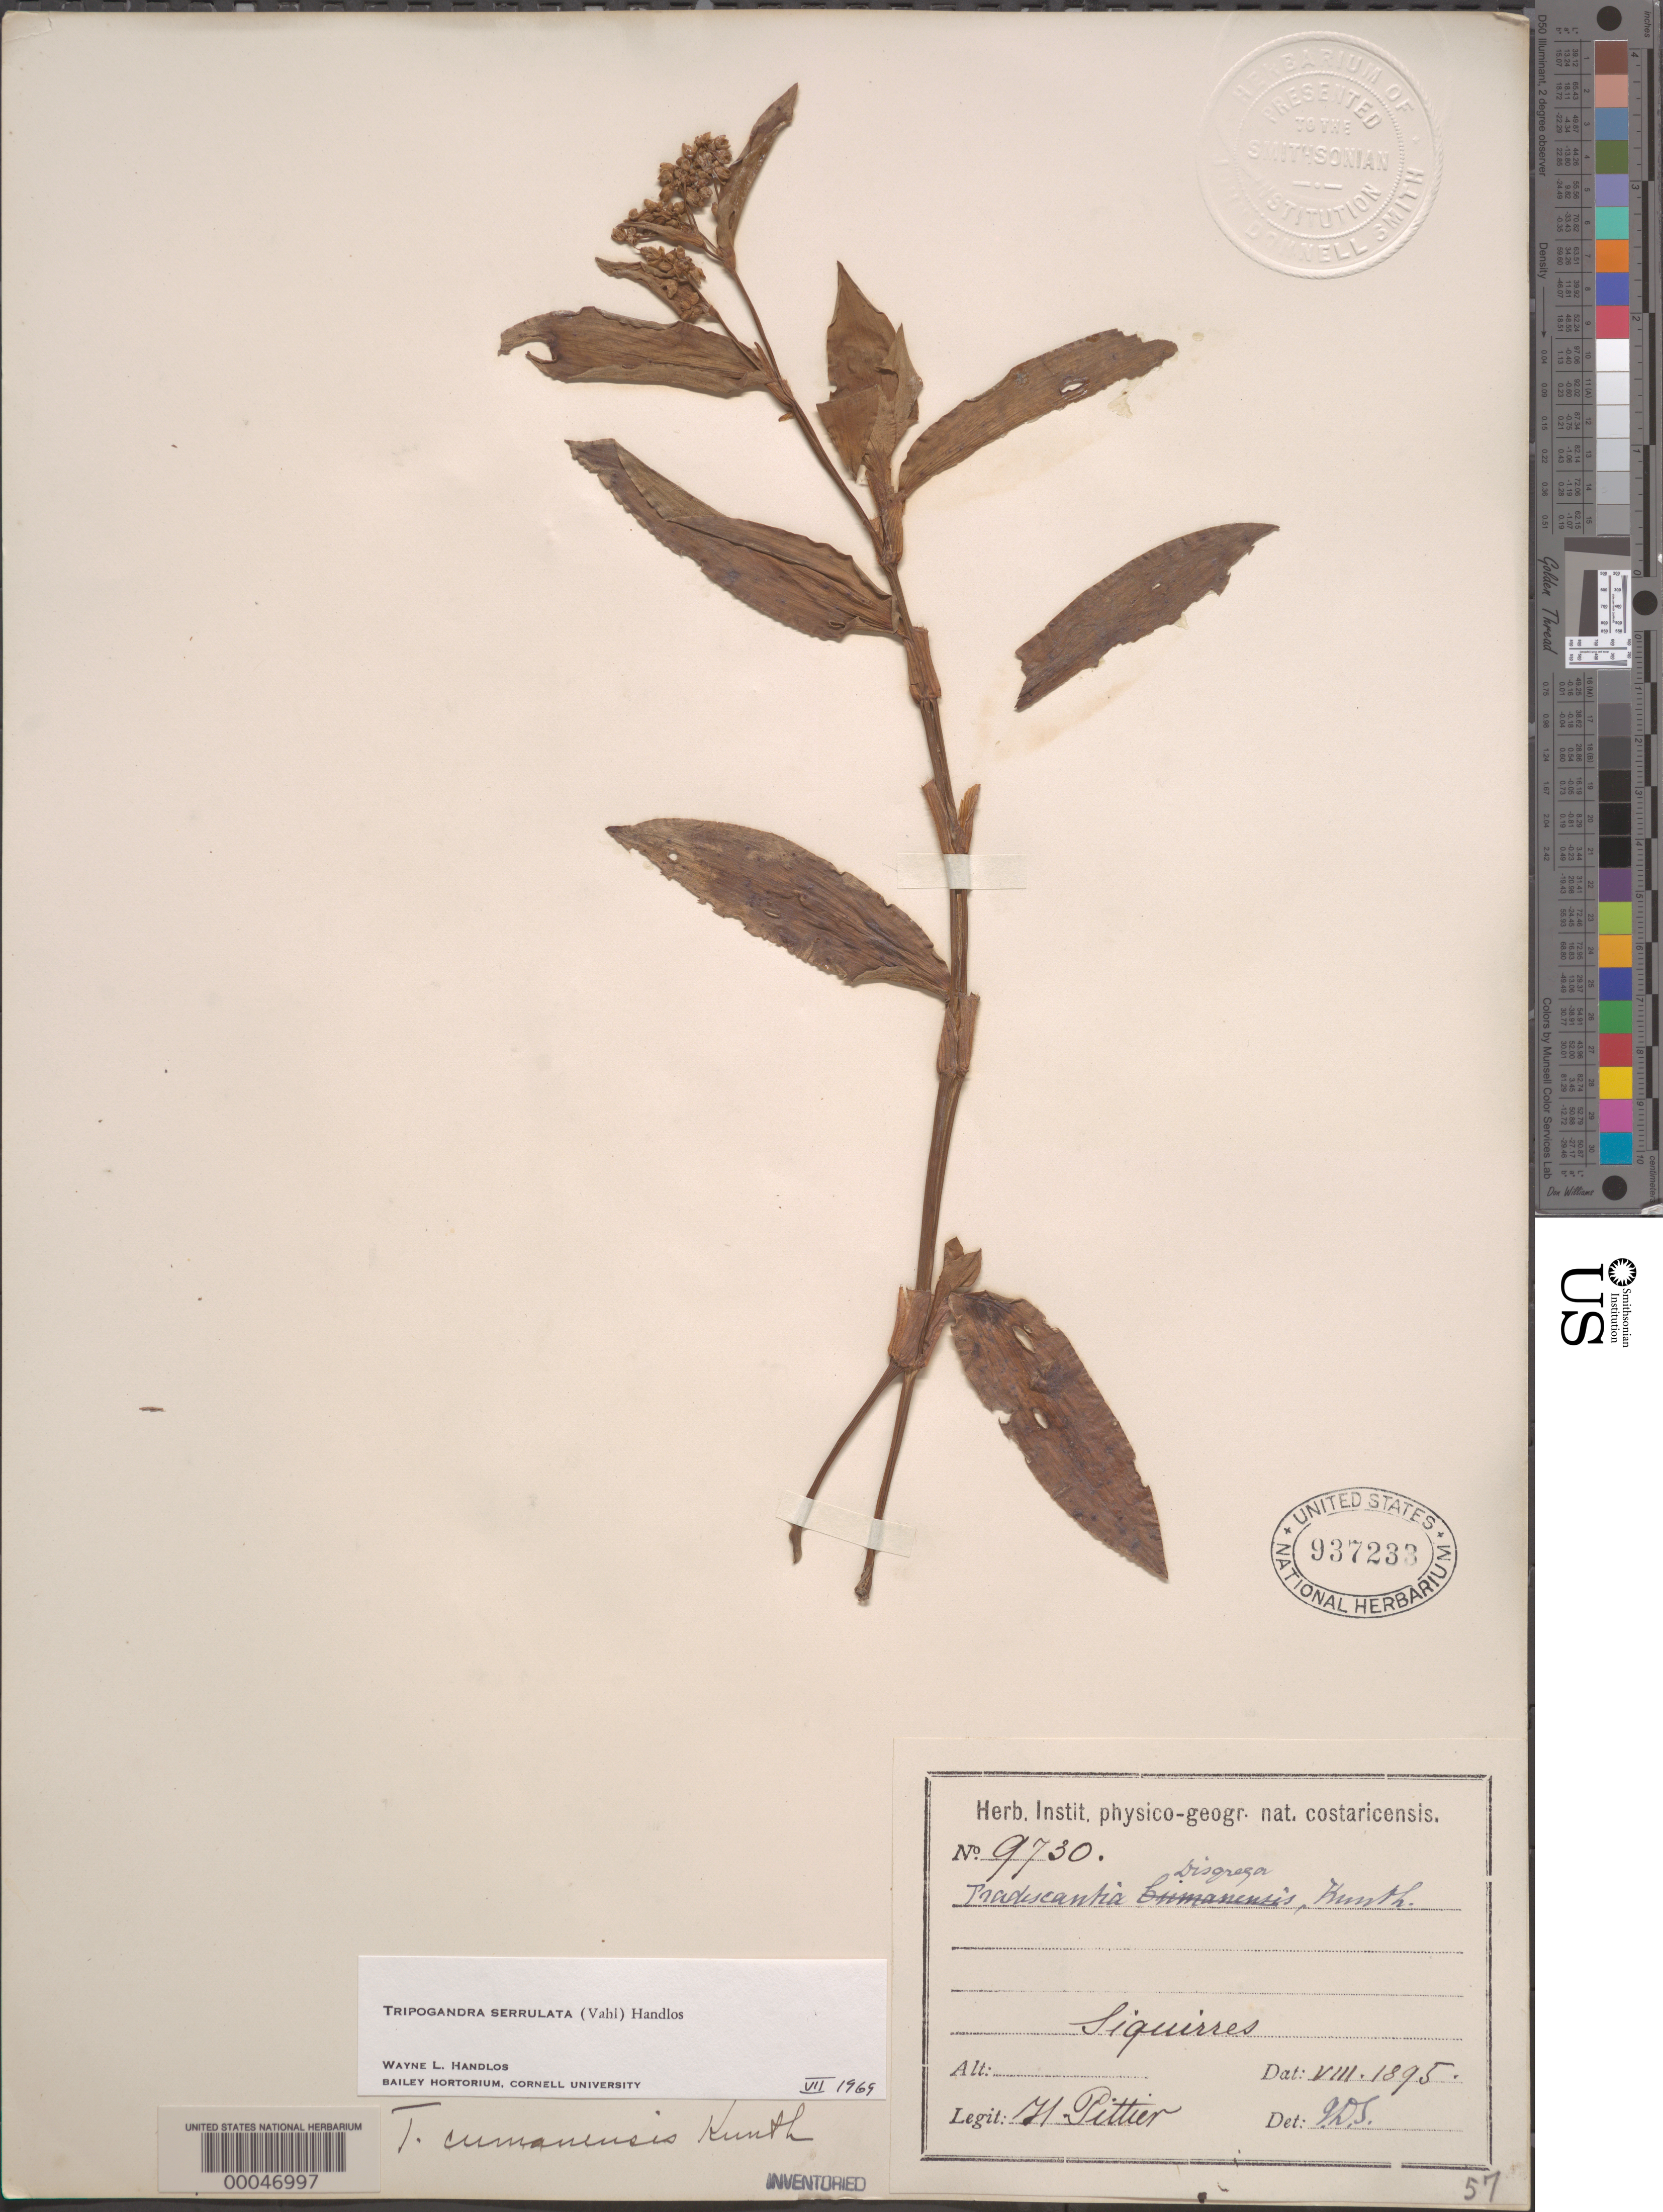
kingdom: Plantae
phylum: Tracheophyta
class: Liliopsida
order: Commelinales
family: Commelinaceae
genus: Tripogandra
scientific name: Tripogandra serrulata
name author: (Vahl) Handlos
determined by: Handlos, W. L.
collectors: G. Pittier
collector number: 9730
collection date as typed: Aug 1895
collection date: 1895-08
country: Costa Rica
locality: Siguirres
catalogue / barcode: US 937233